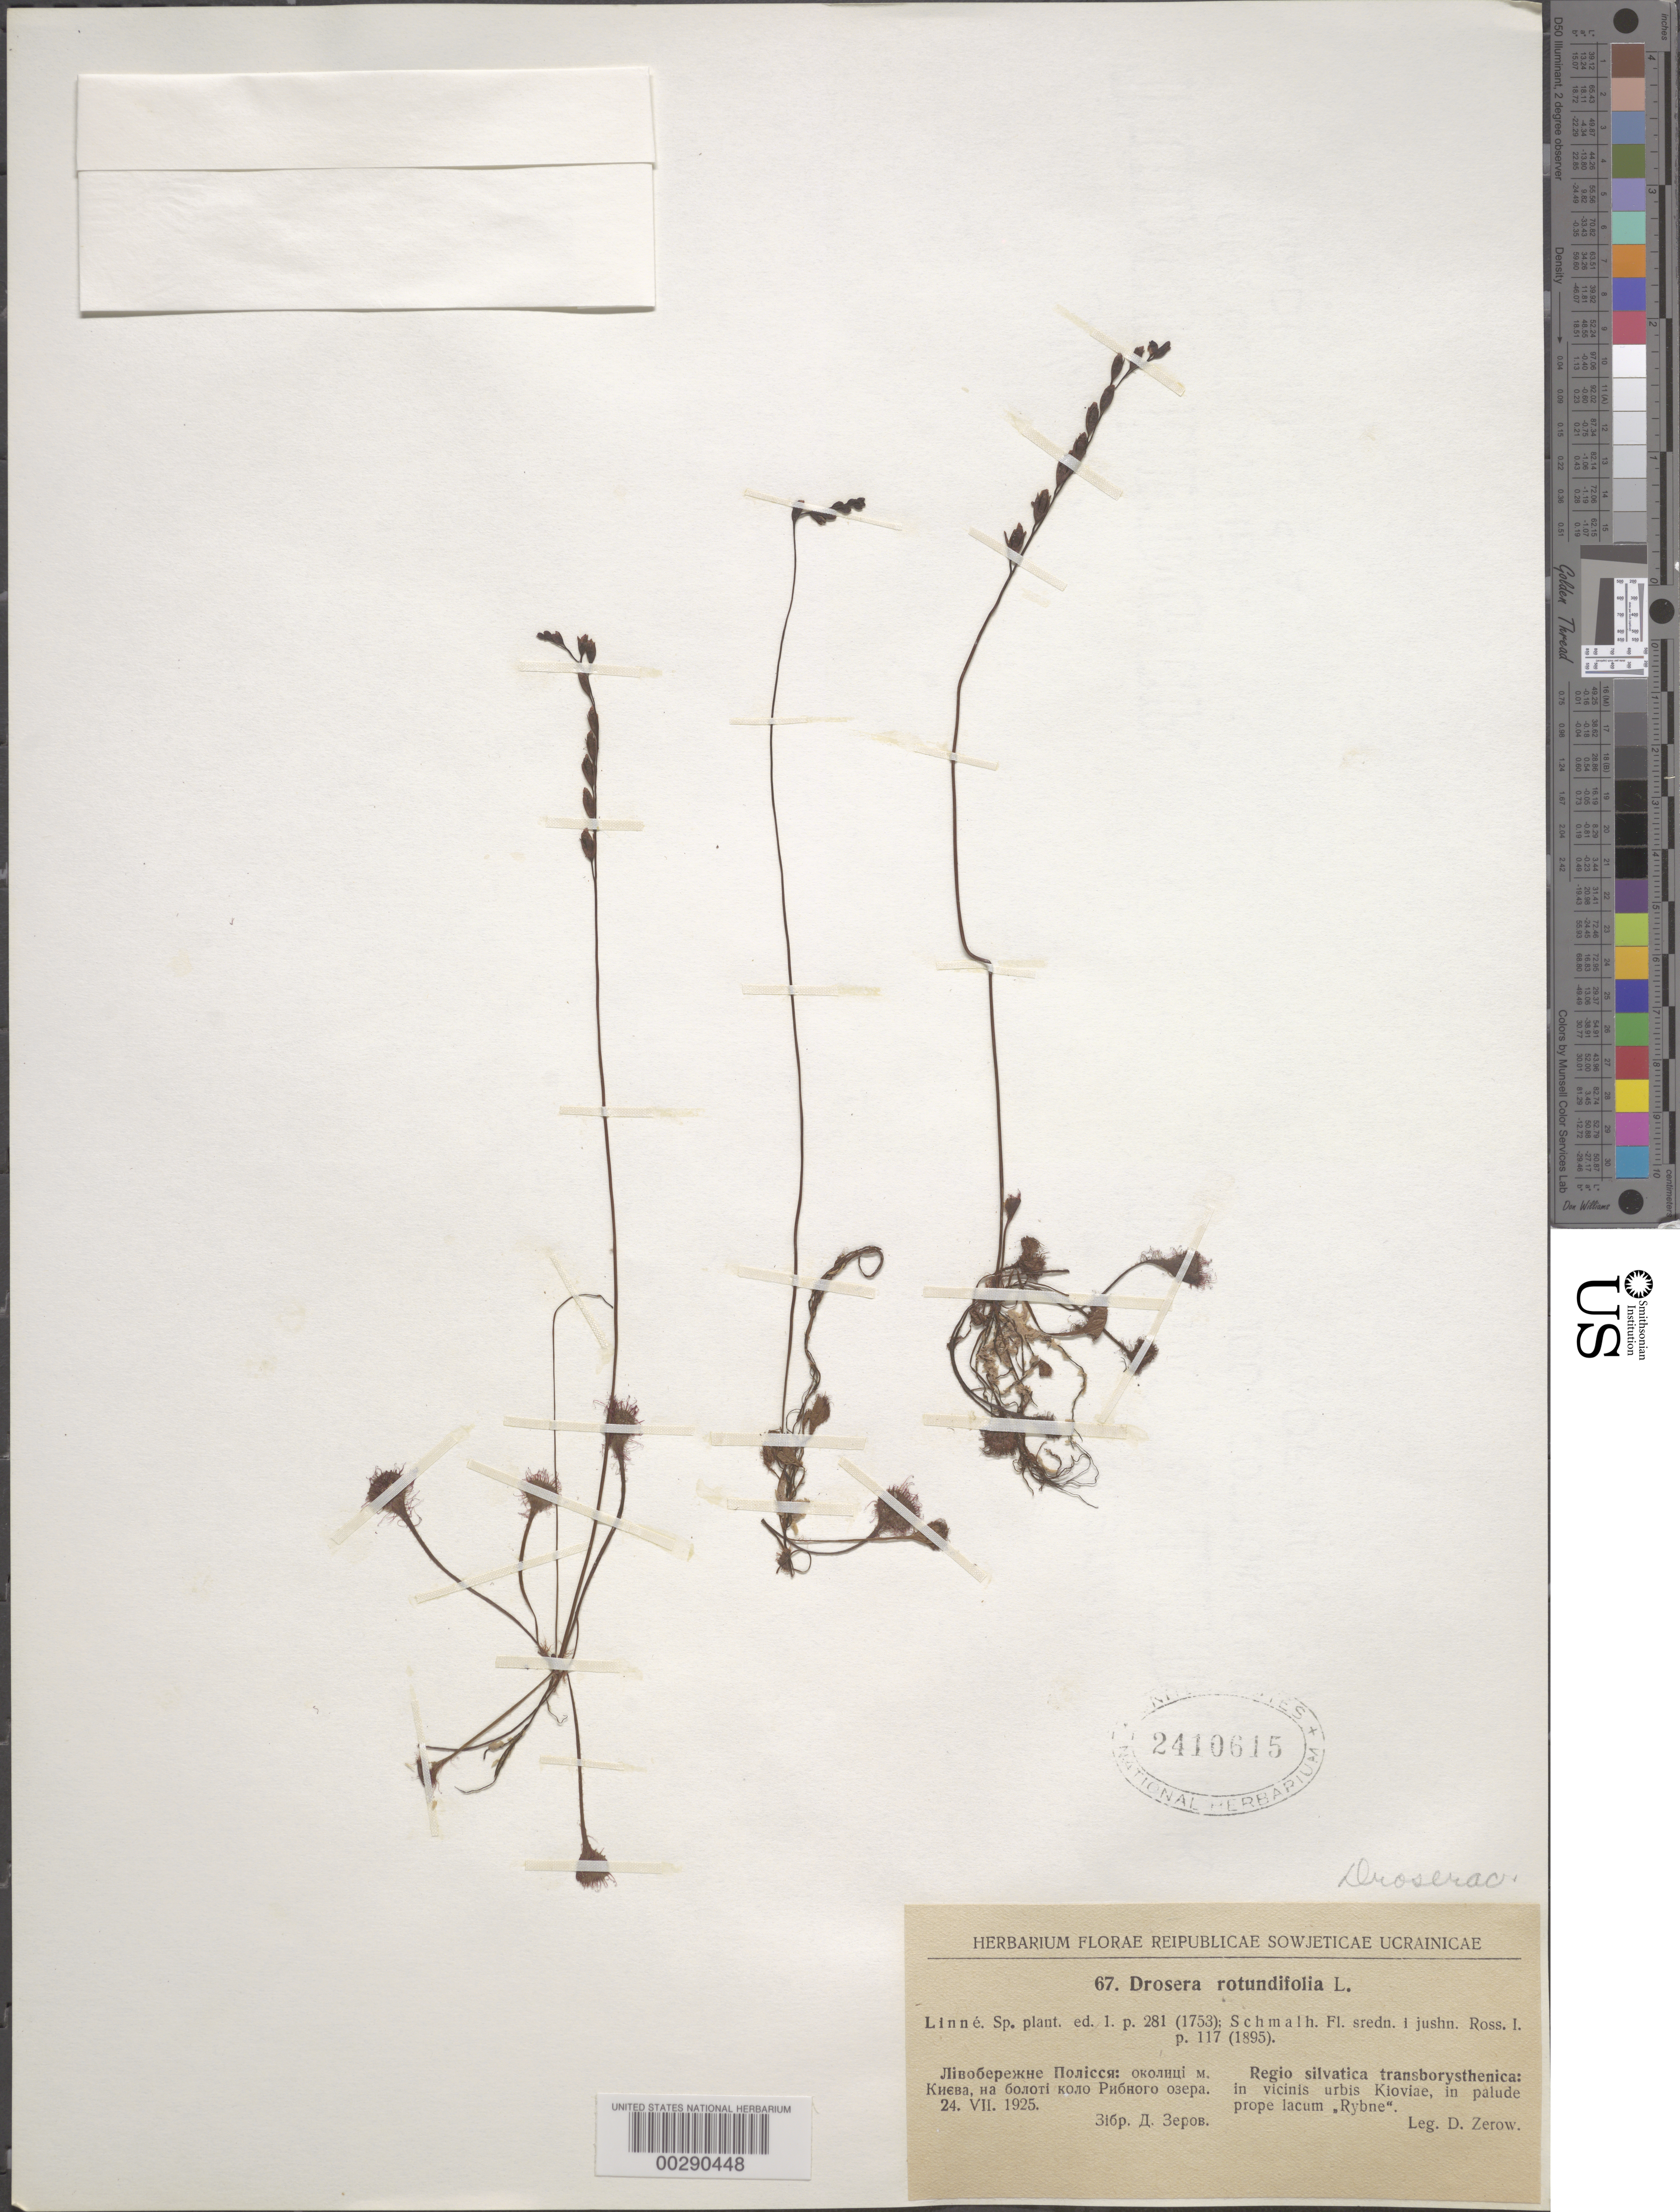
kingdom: Plantae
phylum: Tracheophyta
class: Magnoliopsida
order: Caryophyllales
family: Droseraceae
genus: Drosera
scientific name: Drosera rotundifolia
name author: L.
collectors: D. Zerow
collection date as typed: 24 Jul 1925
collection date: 1925-07-24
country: Ukraine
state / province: Kiev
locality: Vicinis urbis kioviae, in palude prope lacum rybne.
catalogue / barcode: US 2410615